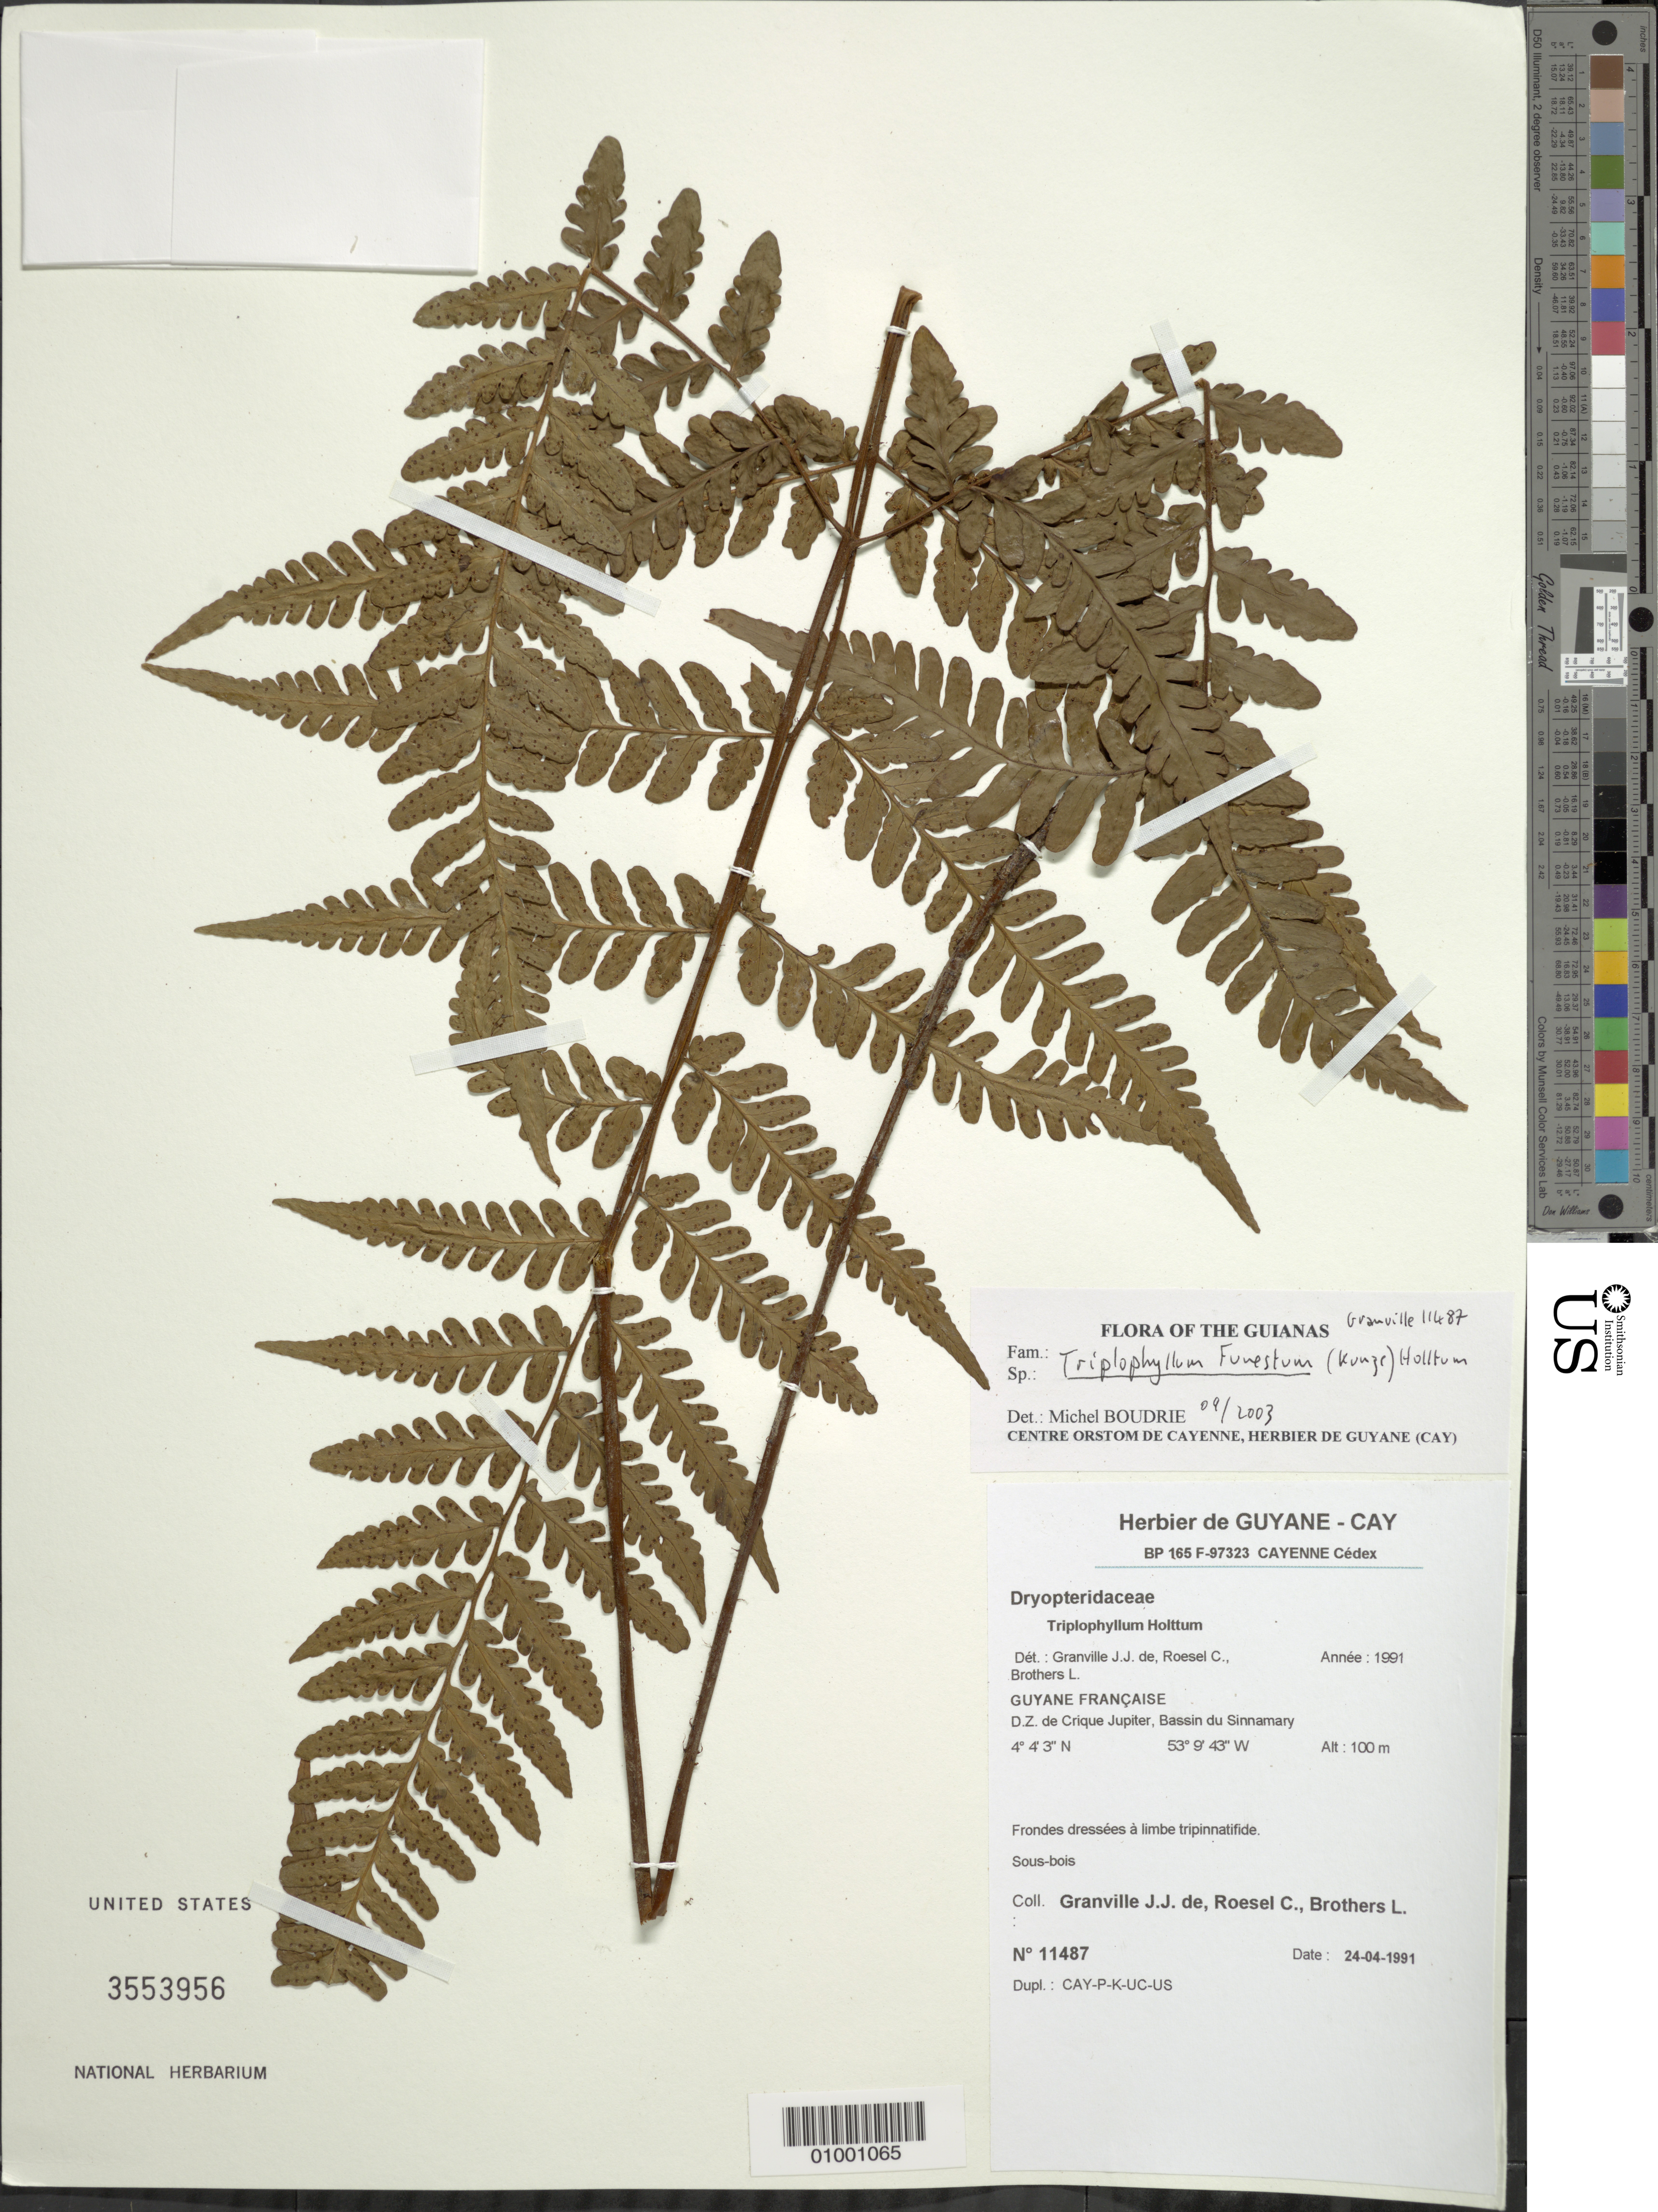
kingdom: Plantae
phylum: Tracheophyta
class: Polypodiopsida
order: Polypodiales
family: Tectariaceae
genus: Triplophyllum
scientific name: Triplophyllum funestum var. funestum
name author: (Kunze) Holttum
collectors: J.-J. de Granville, C. S. Roesel & L. Brothers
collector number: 11487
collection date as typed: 24-Apr-91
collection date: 1991-04-24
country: French Guiana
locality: D.Z. de Crique Jupiter, Bassin du Sinnamary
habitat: Sous bois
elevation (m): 100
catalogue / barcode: US 3553956